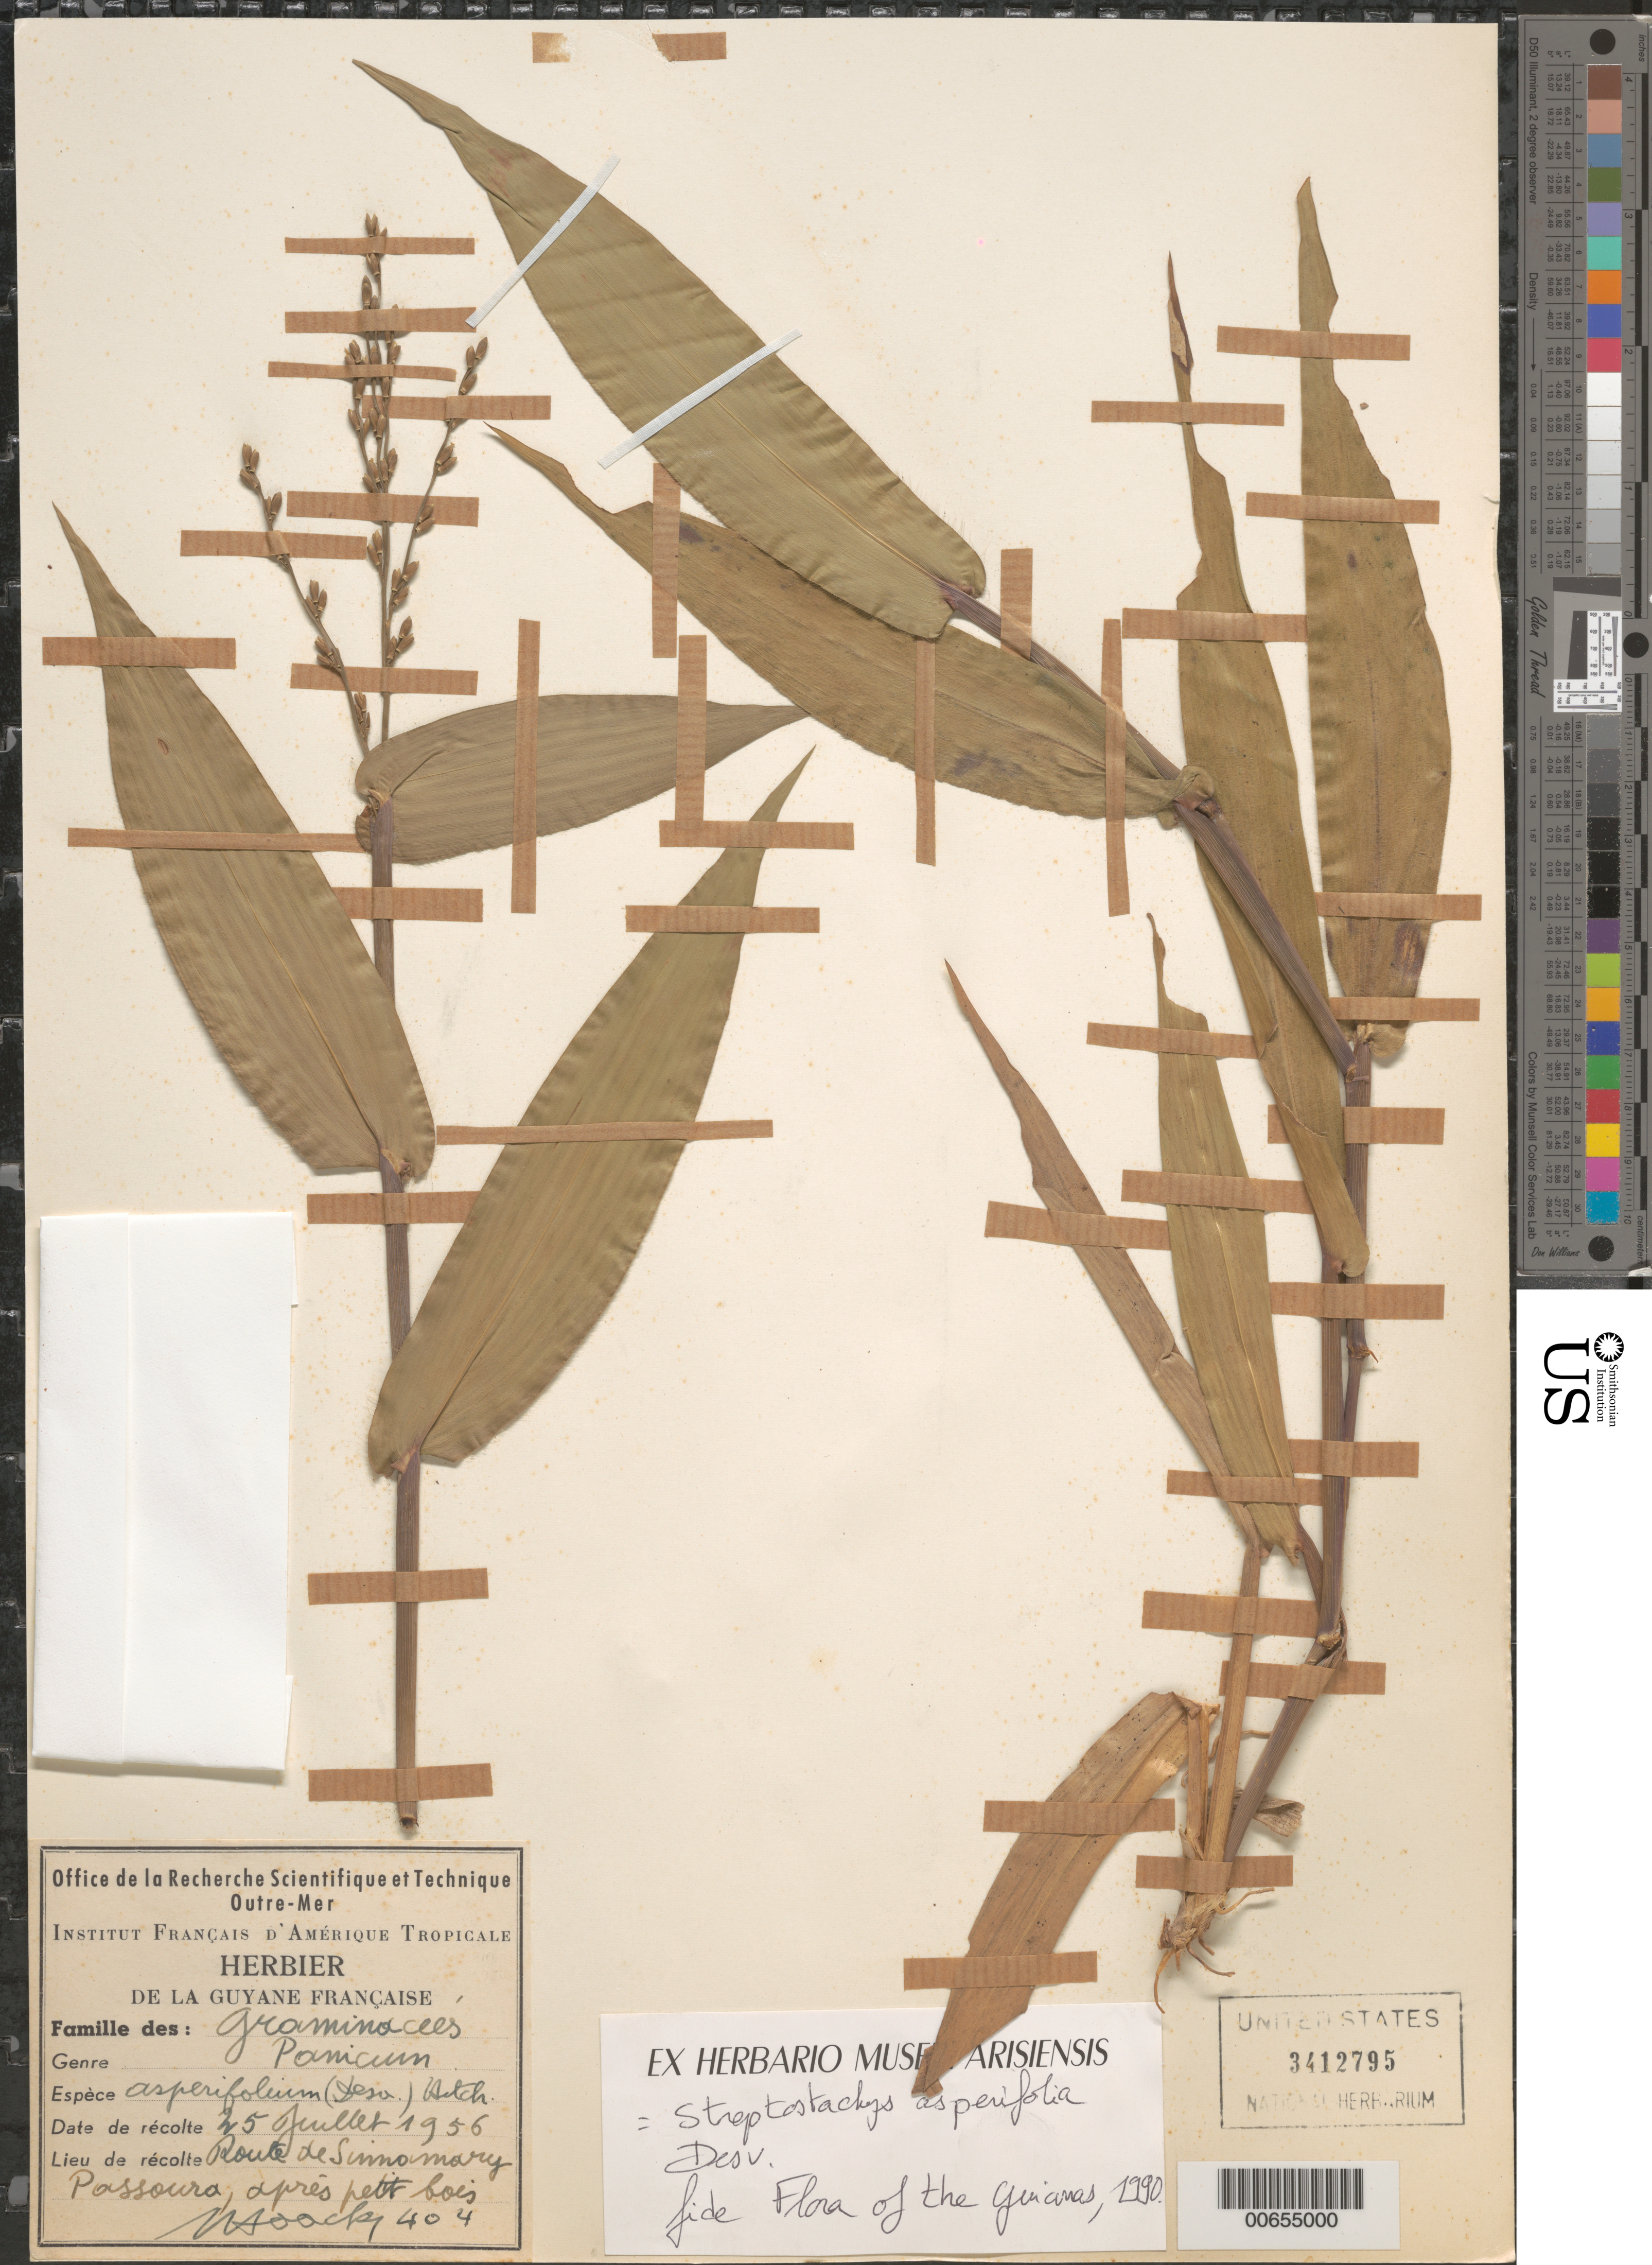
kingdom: Plantae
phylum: Tracheophyta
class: Liliopsida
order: Poales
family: Poaceae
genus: Streptostachys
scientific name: Streptostachys asperifolia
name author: Desv.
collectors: J. Hoock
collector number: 404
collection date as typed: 25-Jul-56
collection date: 1956-07-25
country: French Guiana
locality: Route de Sinnamary, Savane Passoura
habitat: Petit bois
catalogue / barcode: US 3412795